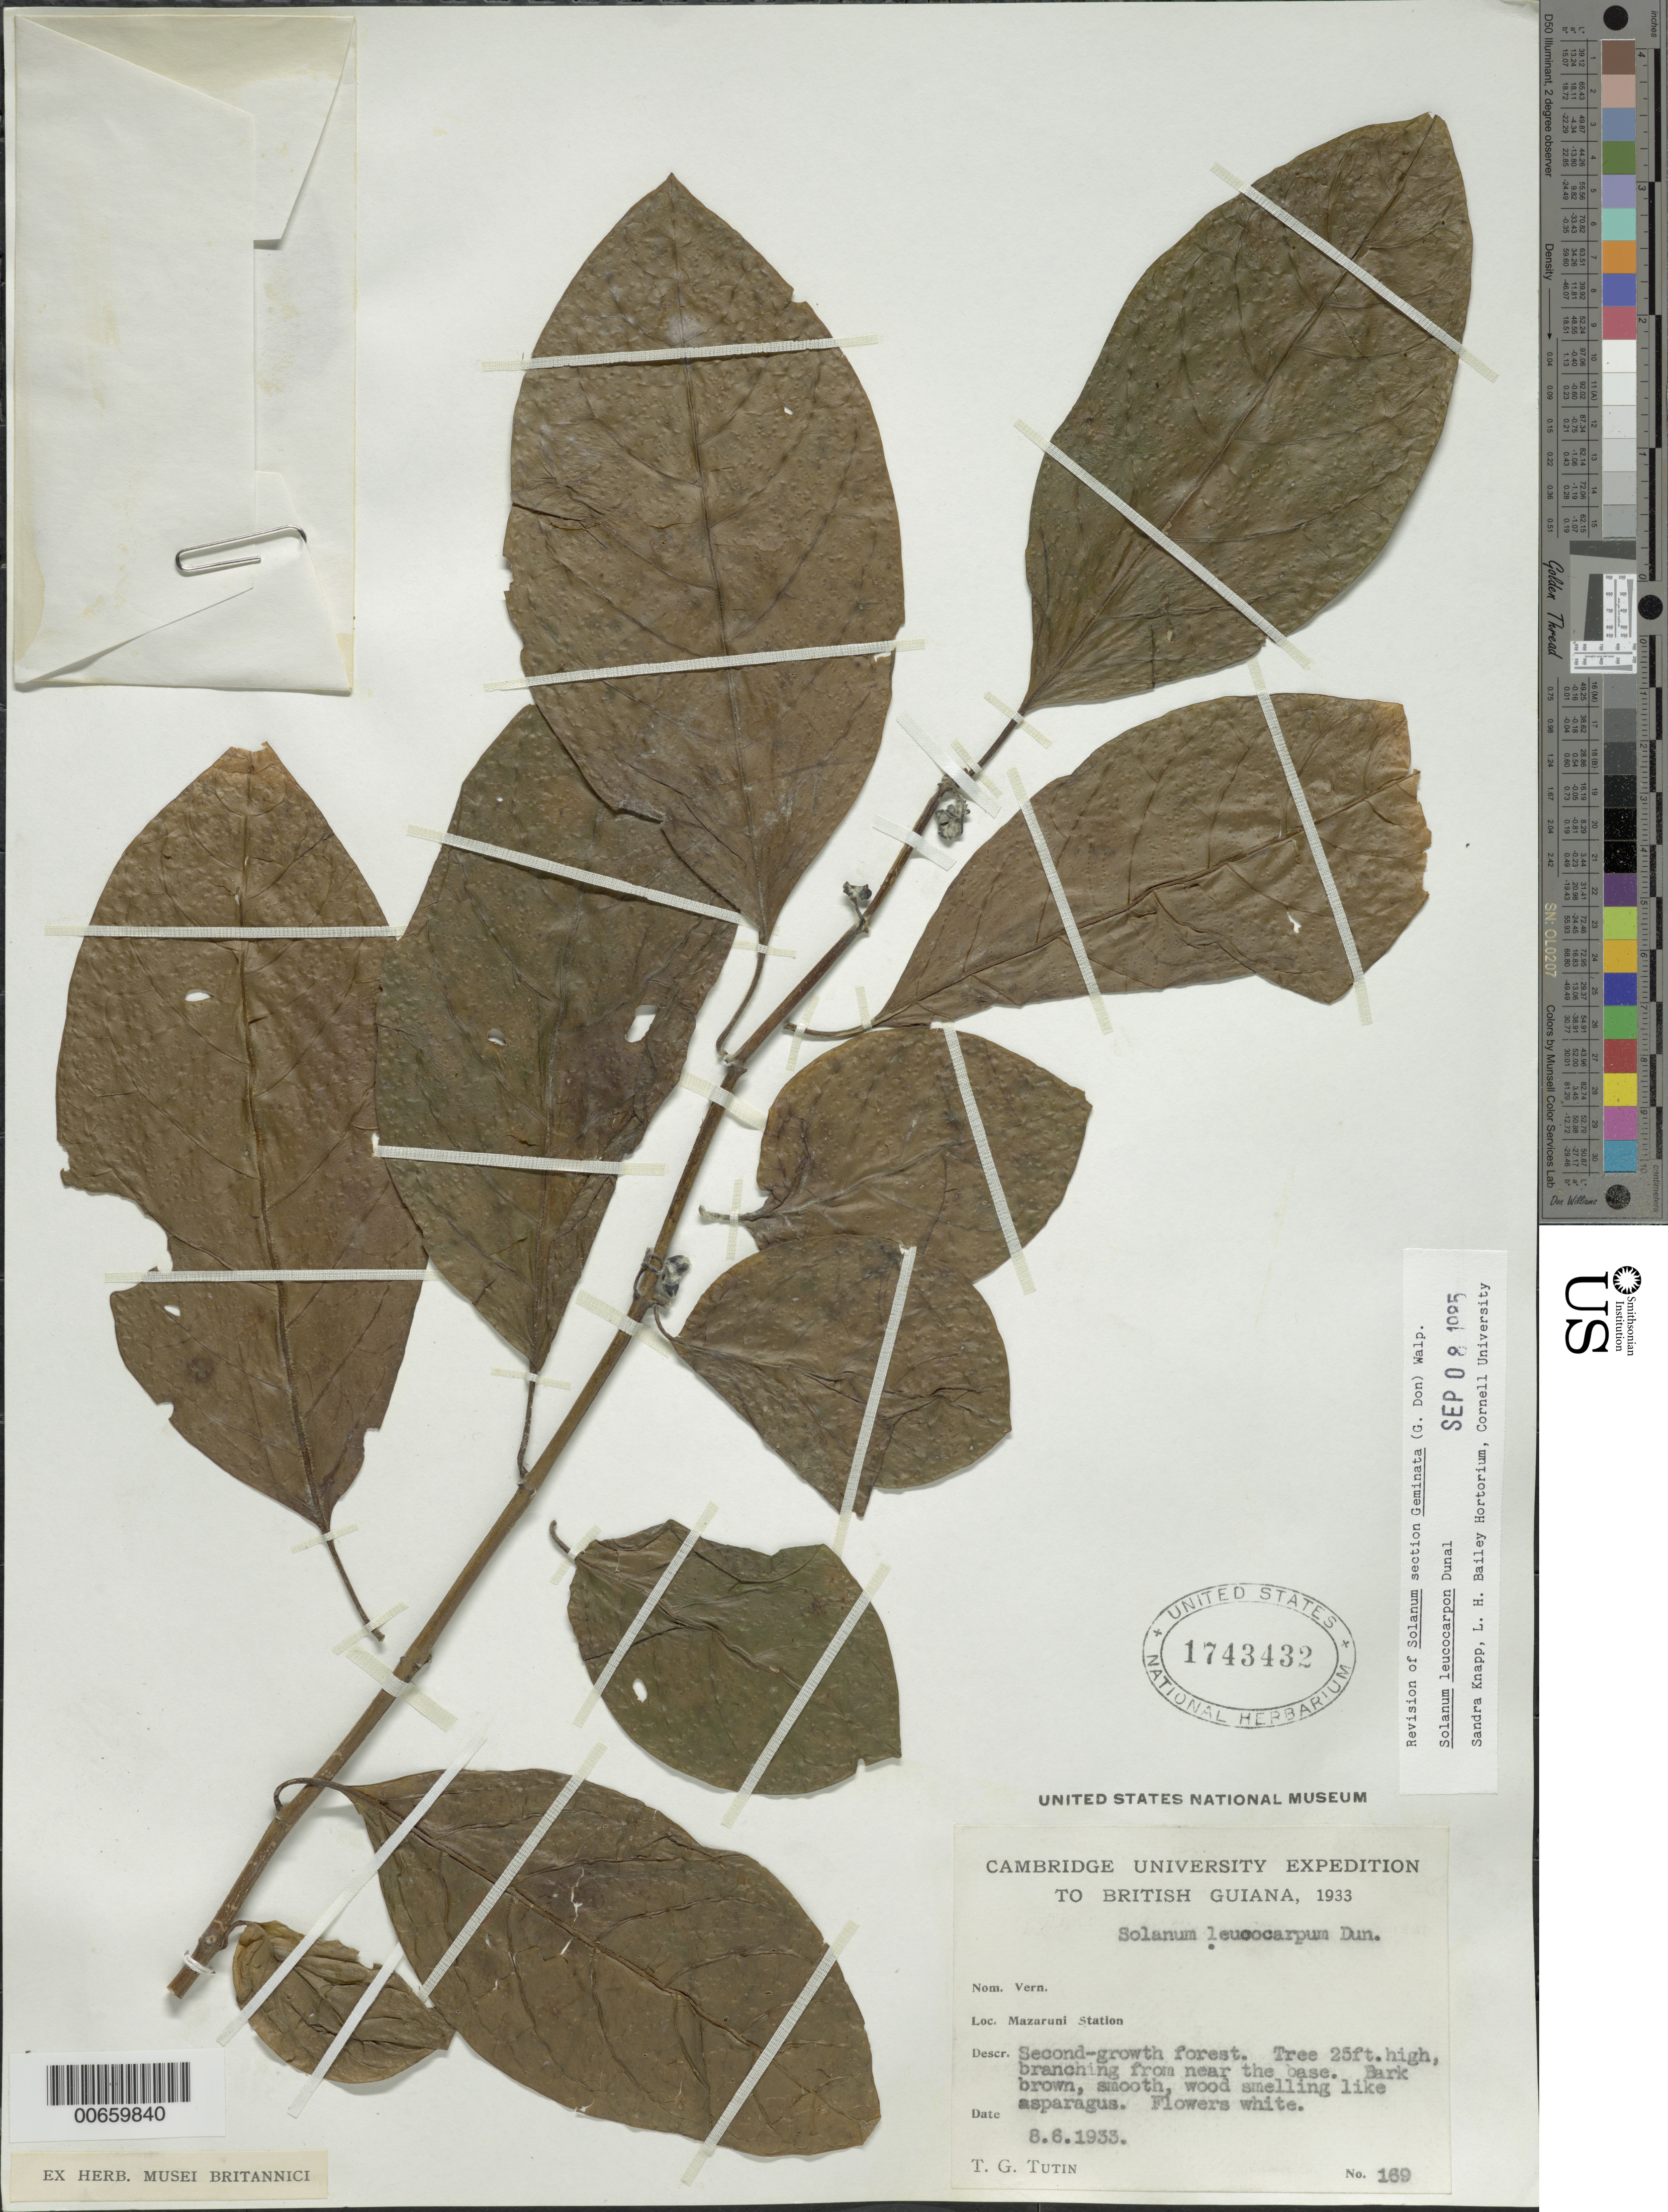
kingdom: Plantae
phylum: Tracheophyta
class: Magnoliopsida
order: Solanales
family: Solanaceae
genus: Solanum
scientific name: Solanum leucocarpon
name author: Dunal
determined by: Knapp, S. D.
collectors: T. G. Tutin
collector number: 169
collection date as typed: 6 Jun 1933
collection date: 1933-06-06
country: Guyana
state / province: Cuyuni-Mazaruni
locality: Mazaruni Station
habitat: Second growth forest.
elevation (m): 30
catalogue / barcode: US 1743432